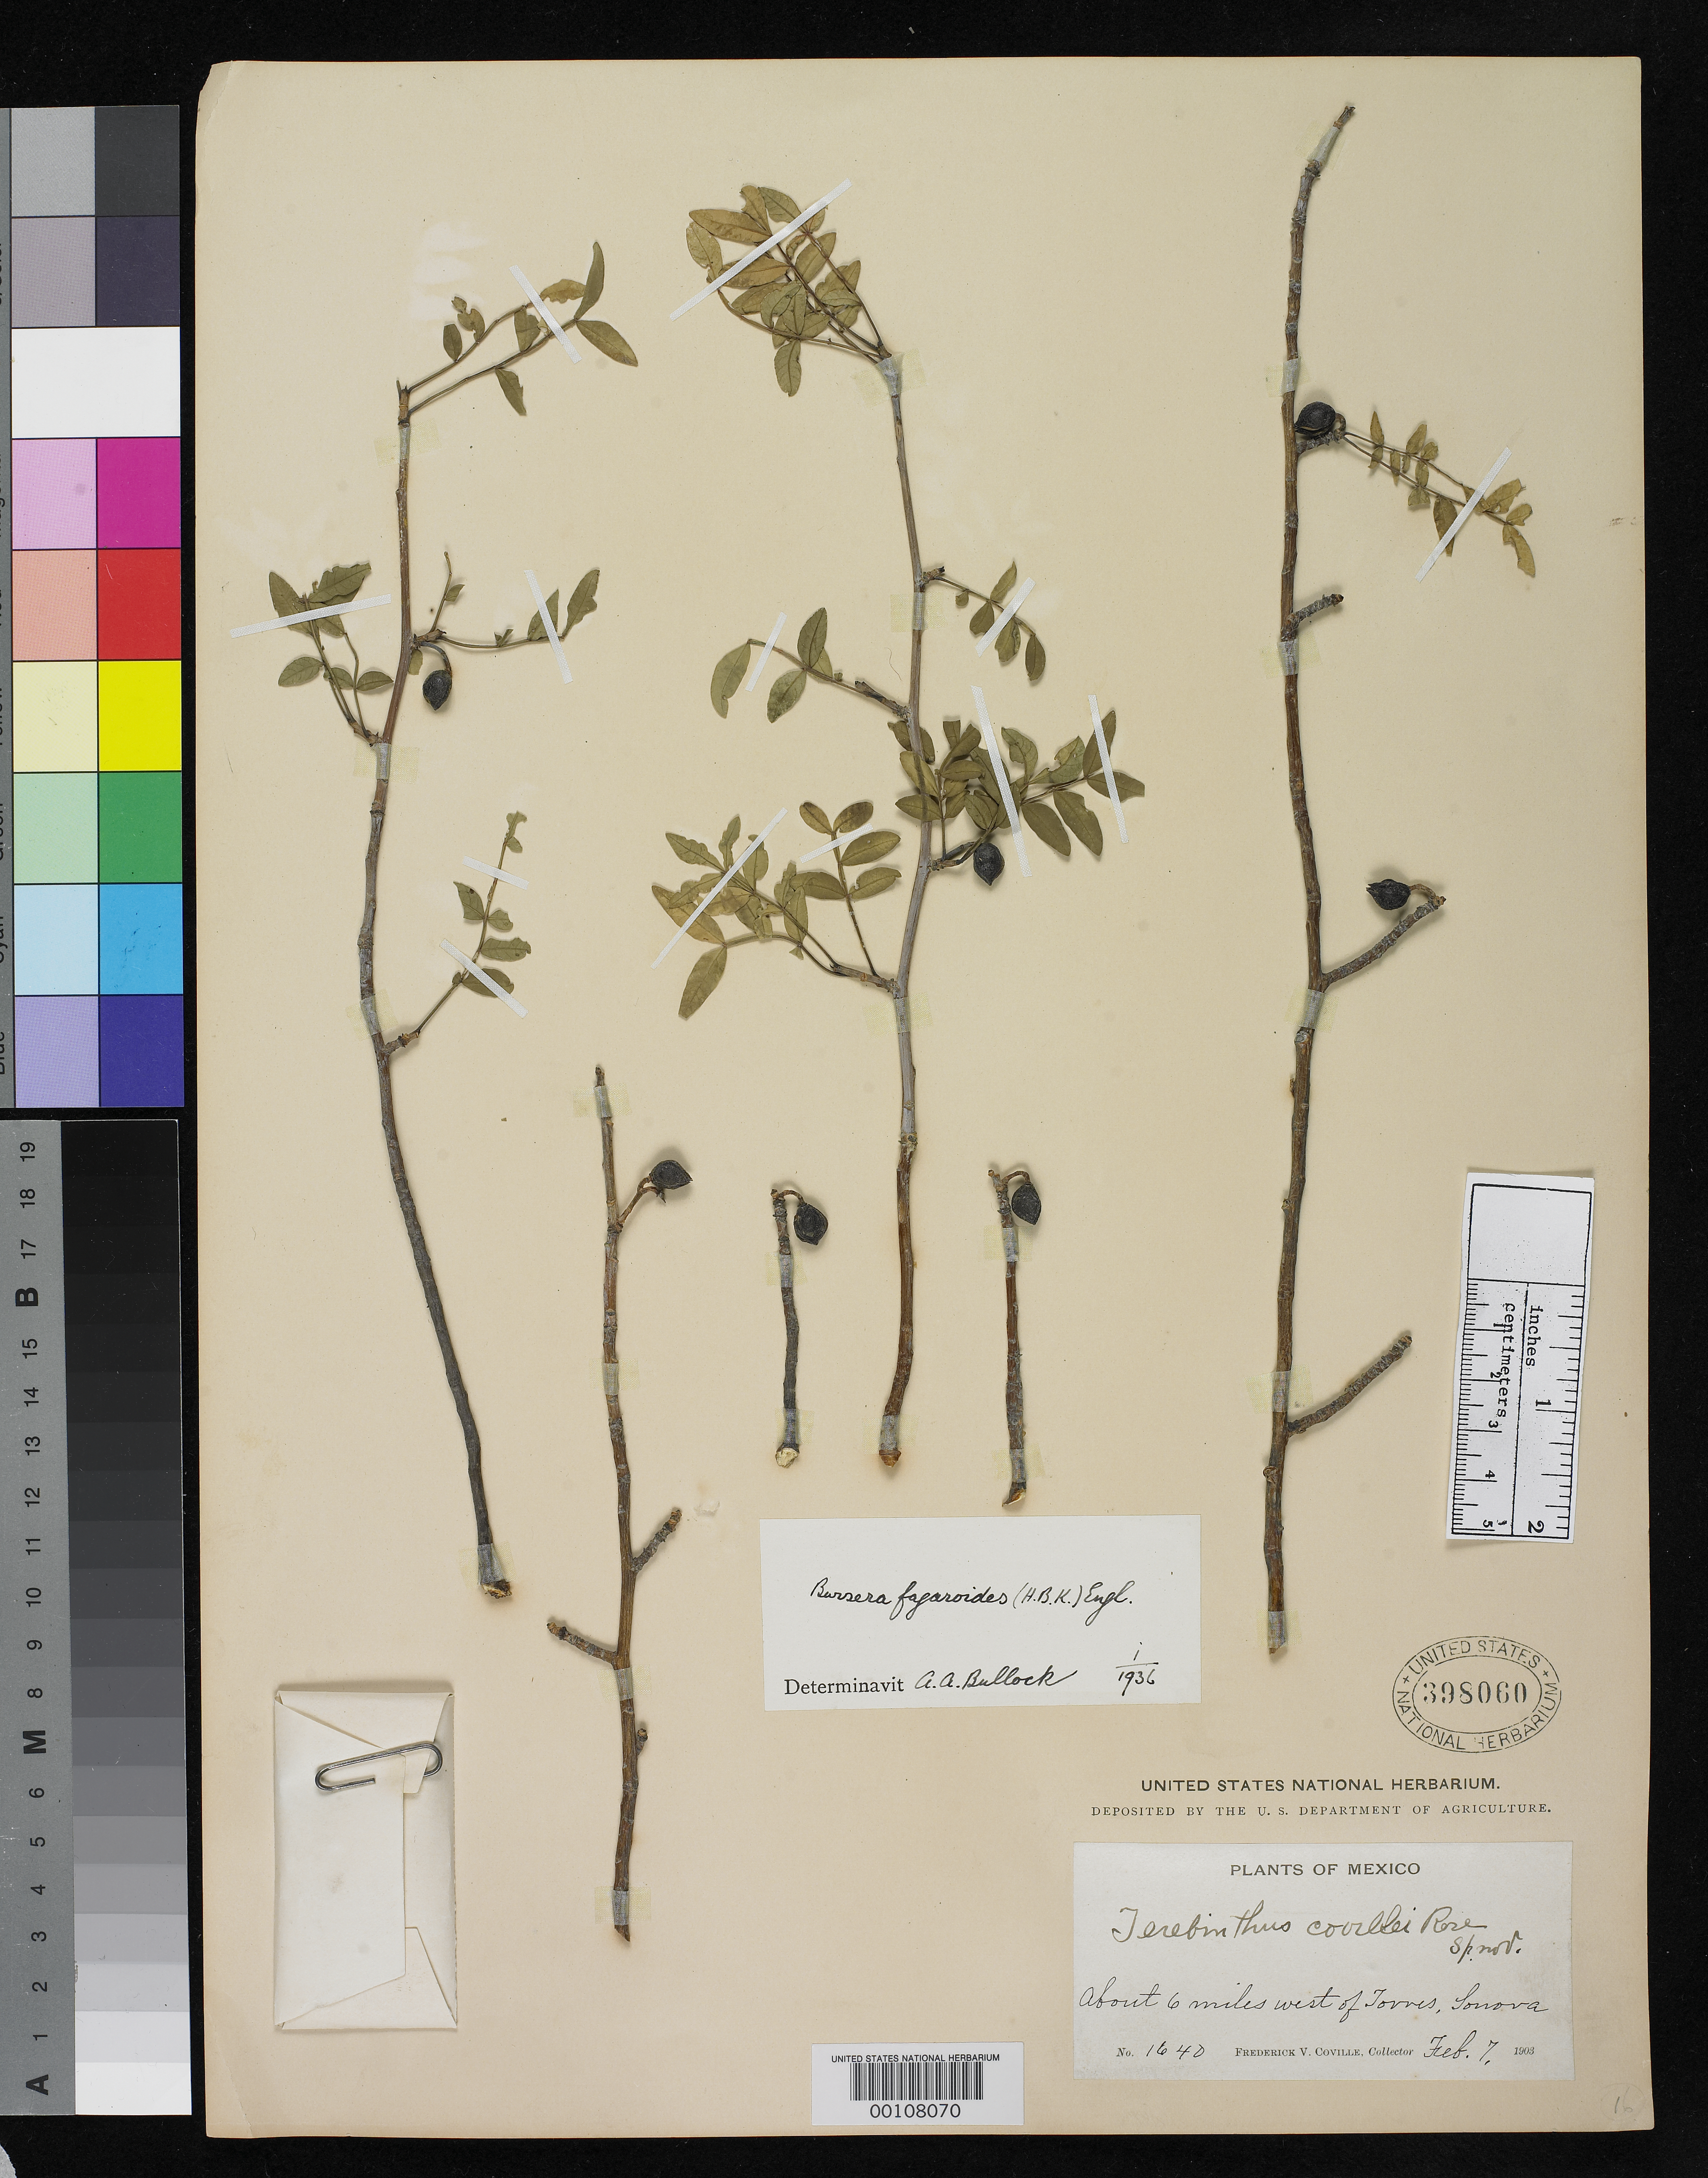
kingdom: Plantae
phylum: Tracheophyta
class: Magnoliopsida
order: Sapindales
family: Burseraceae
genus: Elaphrium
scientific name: Elaphrium covillei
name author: Rose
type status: Holotype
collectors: F. V. Coville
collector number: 1640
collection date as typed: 07 Feb 1903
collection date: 1903-02-07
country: Mexico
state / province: Sonora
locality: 6 mi W of Torres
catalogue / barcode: US 398060